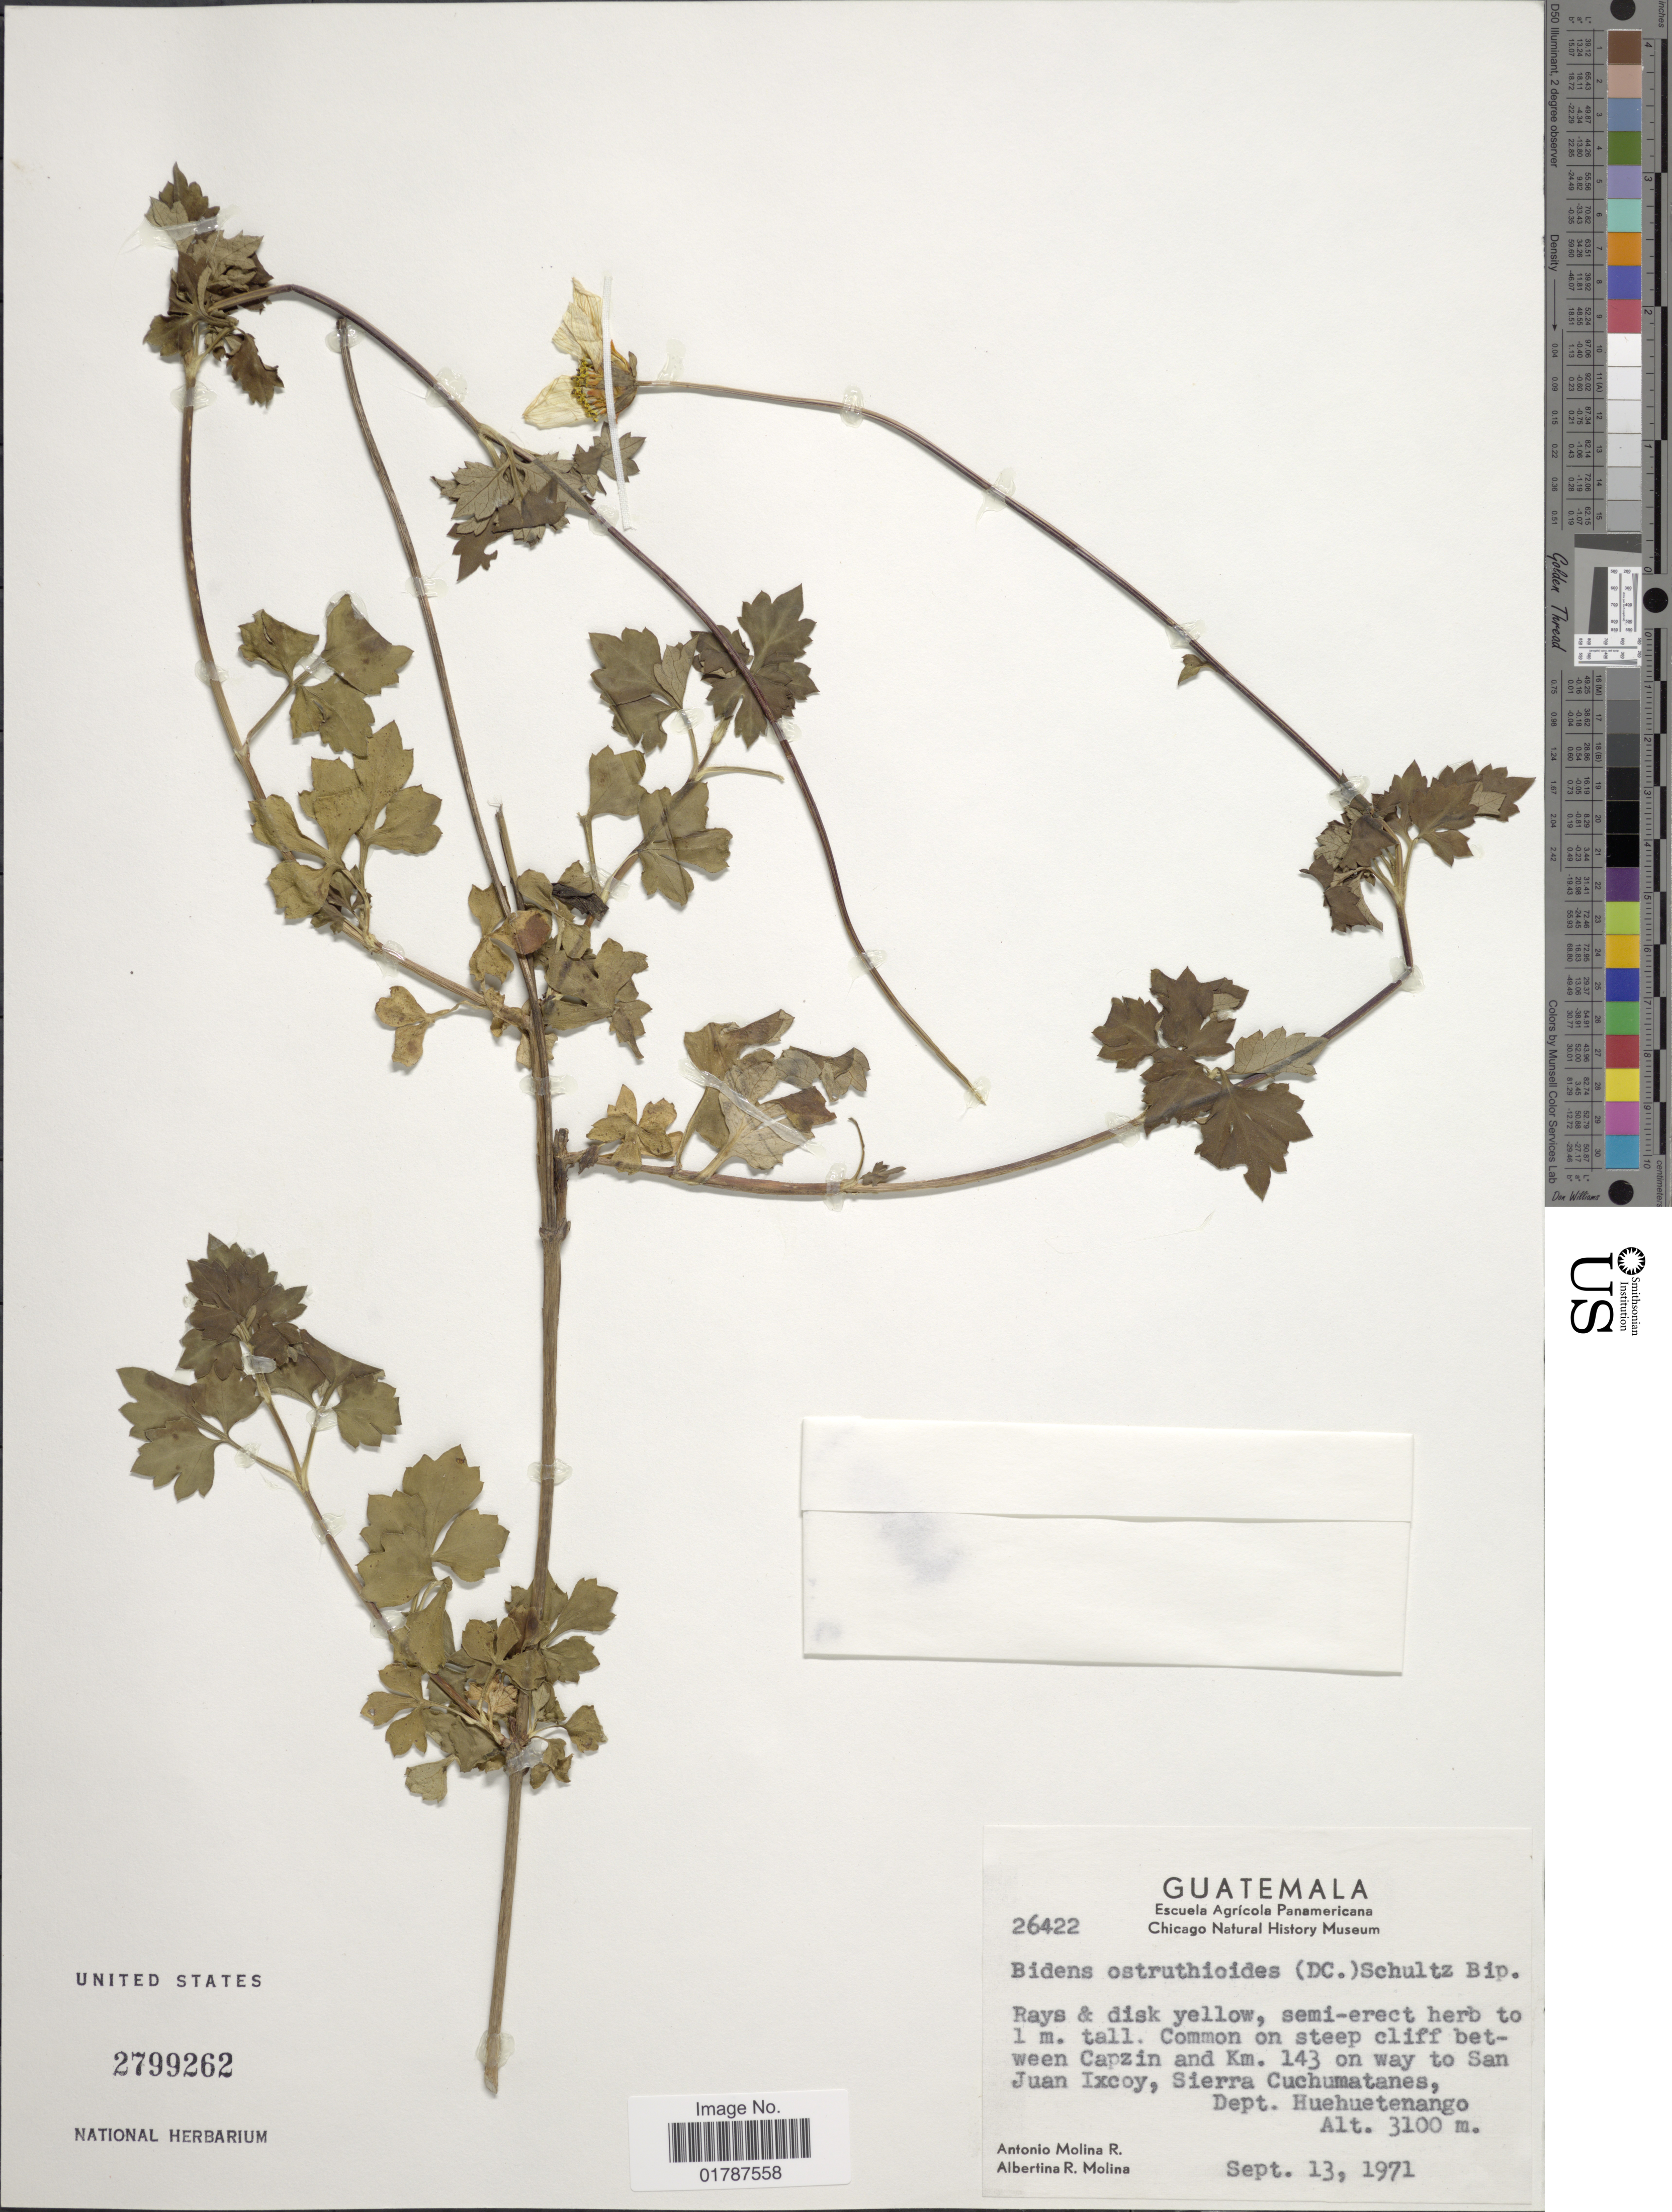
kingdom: Plantae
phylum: Tracheophyta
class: Magnoliopsida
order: Asterales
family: Asteraceae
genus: Bidens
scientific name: Bidens ostruthioides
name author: (DC.) Sch. Bip.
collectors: A. Molina R. & A. R. Molina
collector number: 26422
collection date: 1971-09-13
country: Guatemala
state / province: Huehuetenango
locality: Common on steep cliff between Capzin and Km. 143 on way to San Juan Ixcoy, Sierra Cuchumatanes, Dept. Huehuetenango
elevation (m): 3100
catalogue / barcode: US 2799262